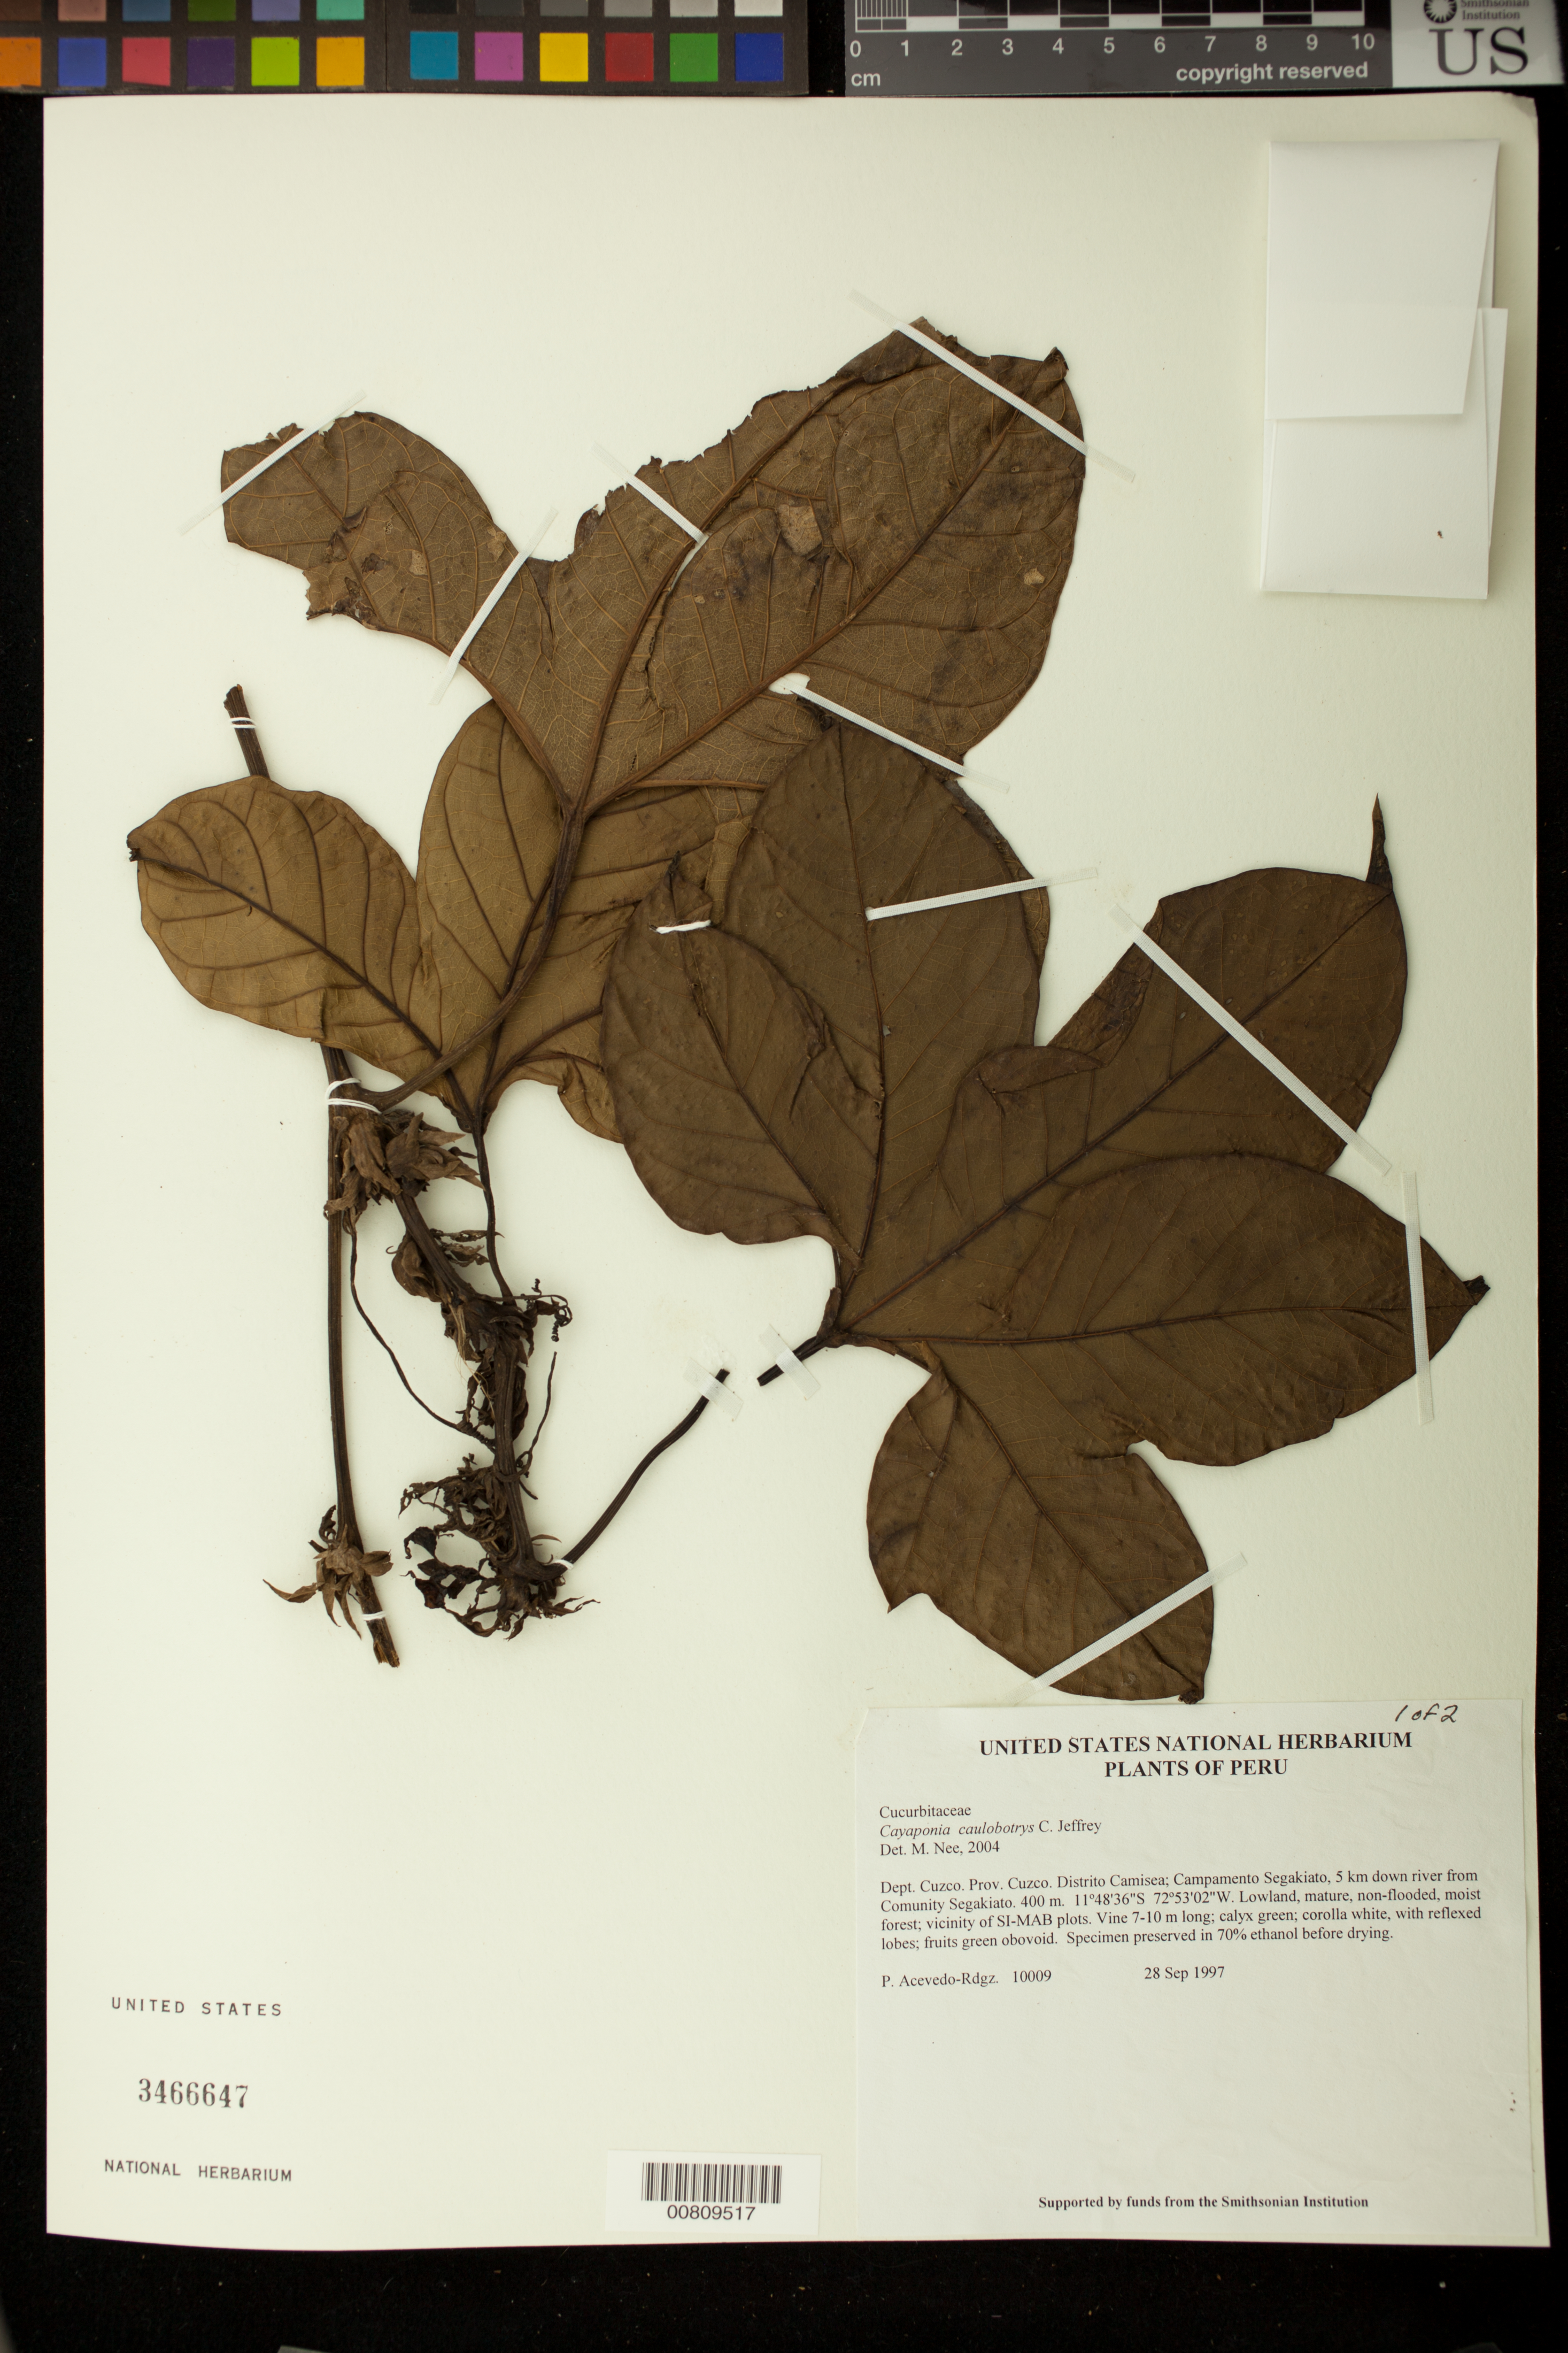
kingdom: Plantae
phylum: Tracheophyta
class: Magnoliopsida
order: Cucurbitales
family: Cucurbitaceae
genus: Cayaponia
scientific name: Cayaponia caulobotrys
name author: C. Jeffrey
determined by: Nee, Michael H.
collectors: P. Acevedo-Rodr.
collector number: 10009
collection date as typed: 28 Sep 1997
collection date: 1997-09-28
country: Peru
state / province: Cusco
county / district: Cusco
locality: Distrito Camisea; Campamento Segakiato, 5 km down river from Comunity Segakiato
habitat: Lowland, mature, non-flooded, moist forest; vicinity of SI-MAB plots.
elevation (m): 400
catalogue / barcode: US 3466647